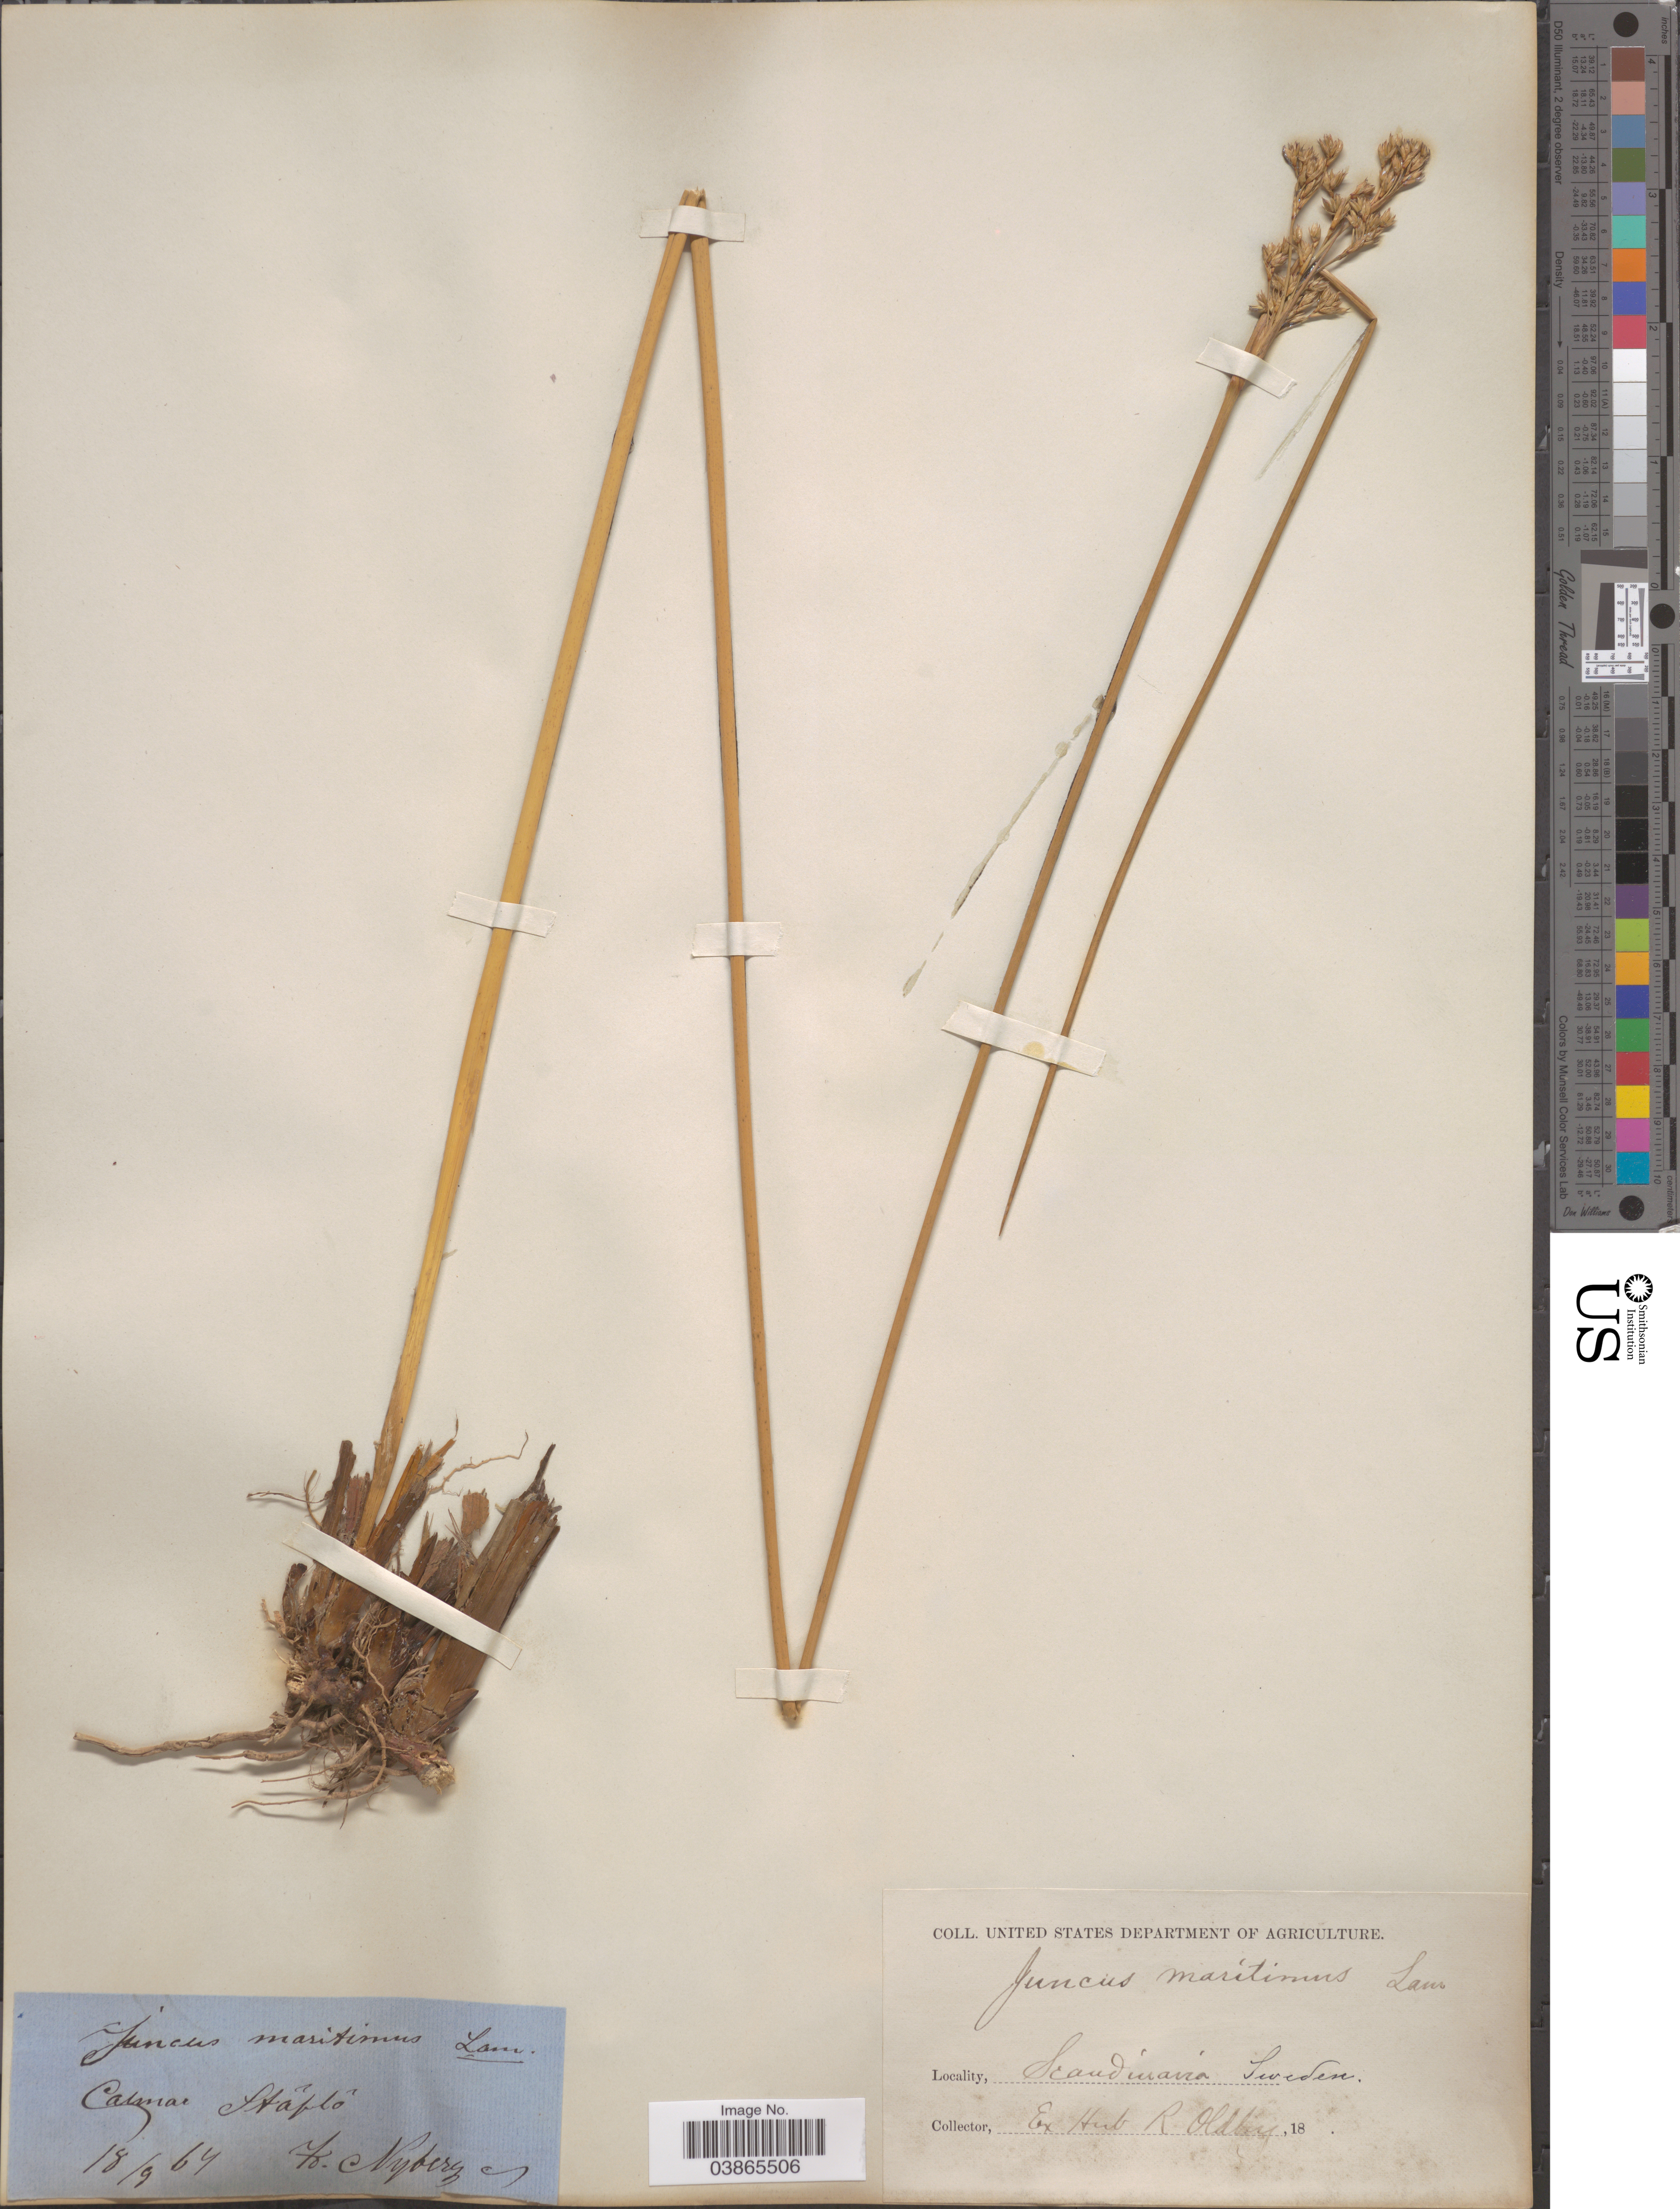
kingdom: Plantae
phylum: Tracheophyta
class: Liliopsida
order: Poales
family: Juncaceae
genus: Juncus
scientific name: Juncus maritimus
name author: Lam.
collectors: F. Nyberg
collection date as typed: Transcribed d/m/y: 18/9/67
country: Sweden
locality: Scandinavia. Sweden. Calmar. Staflo.